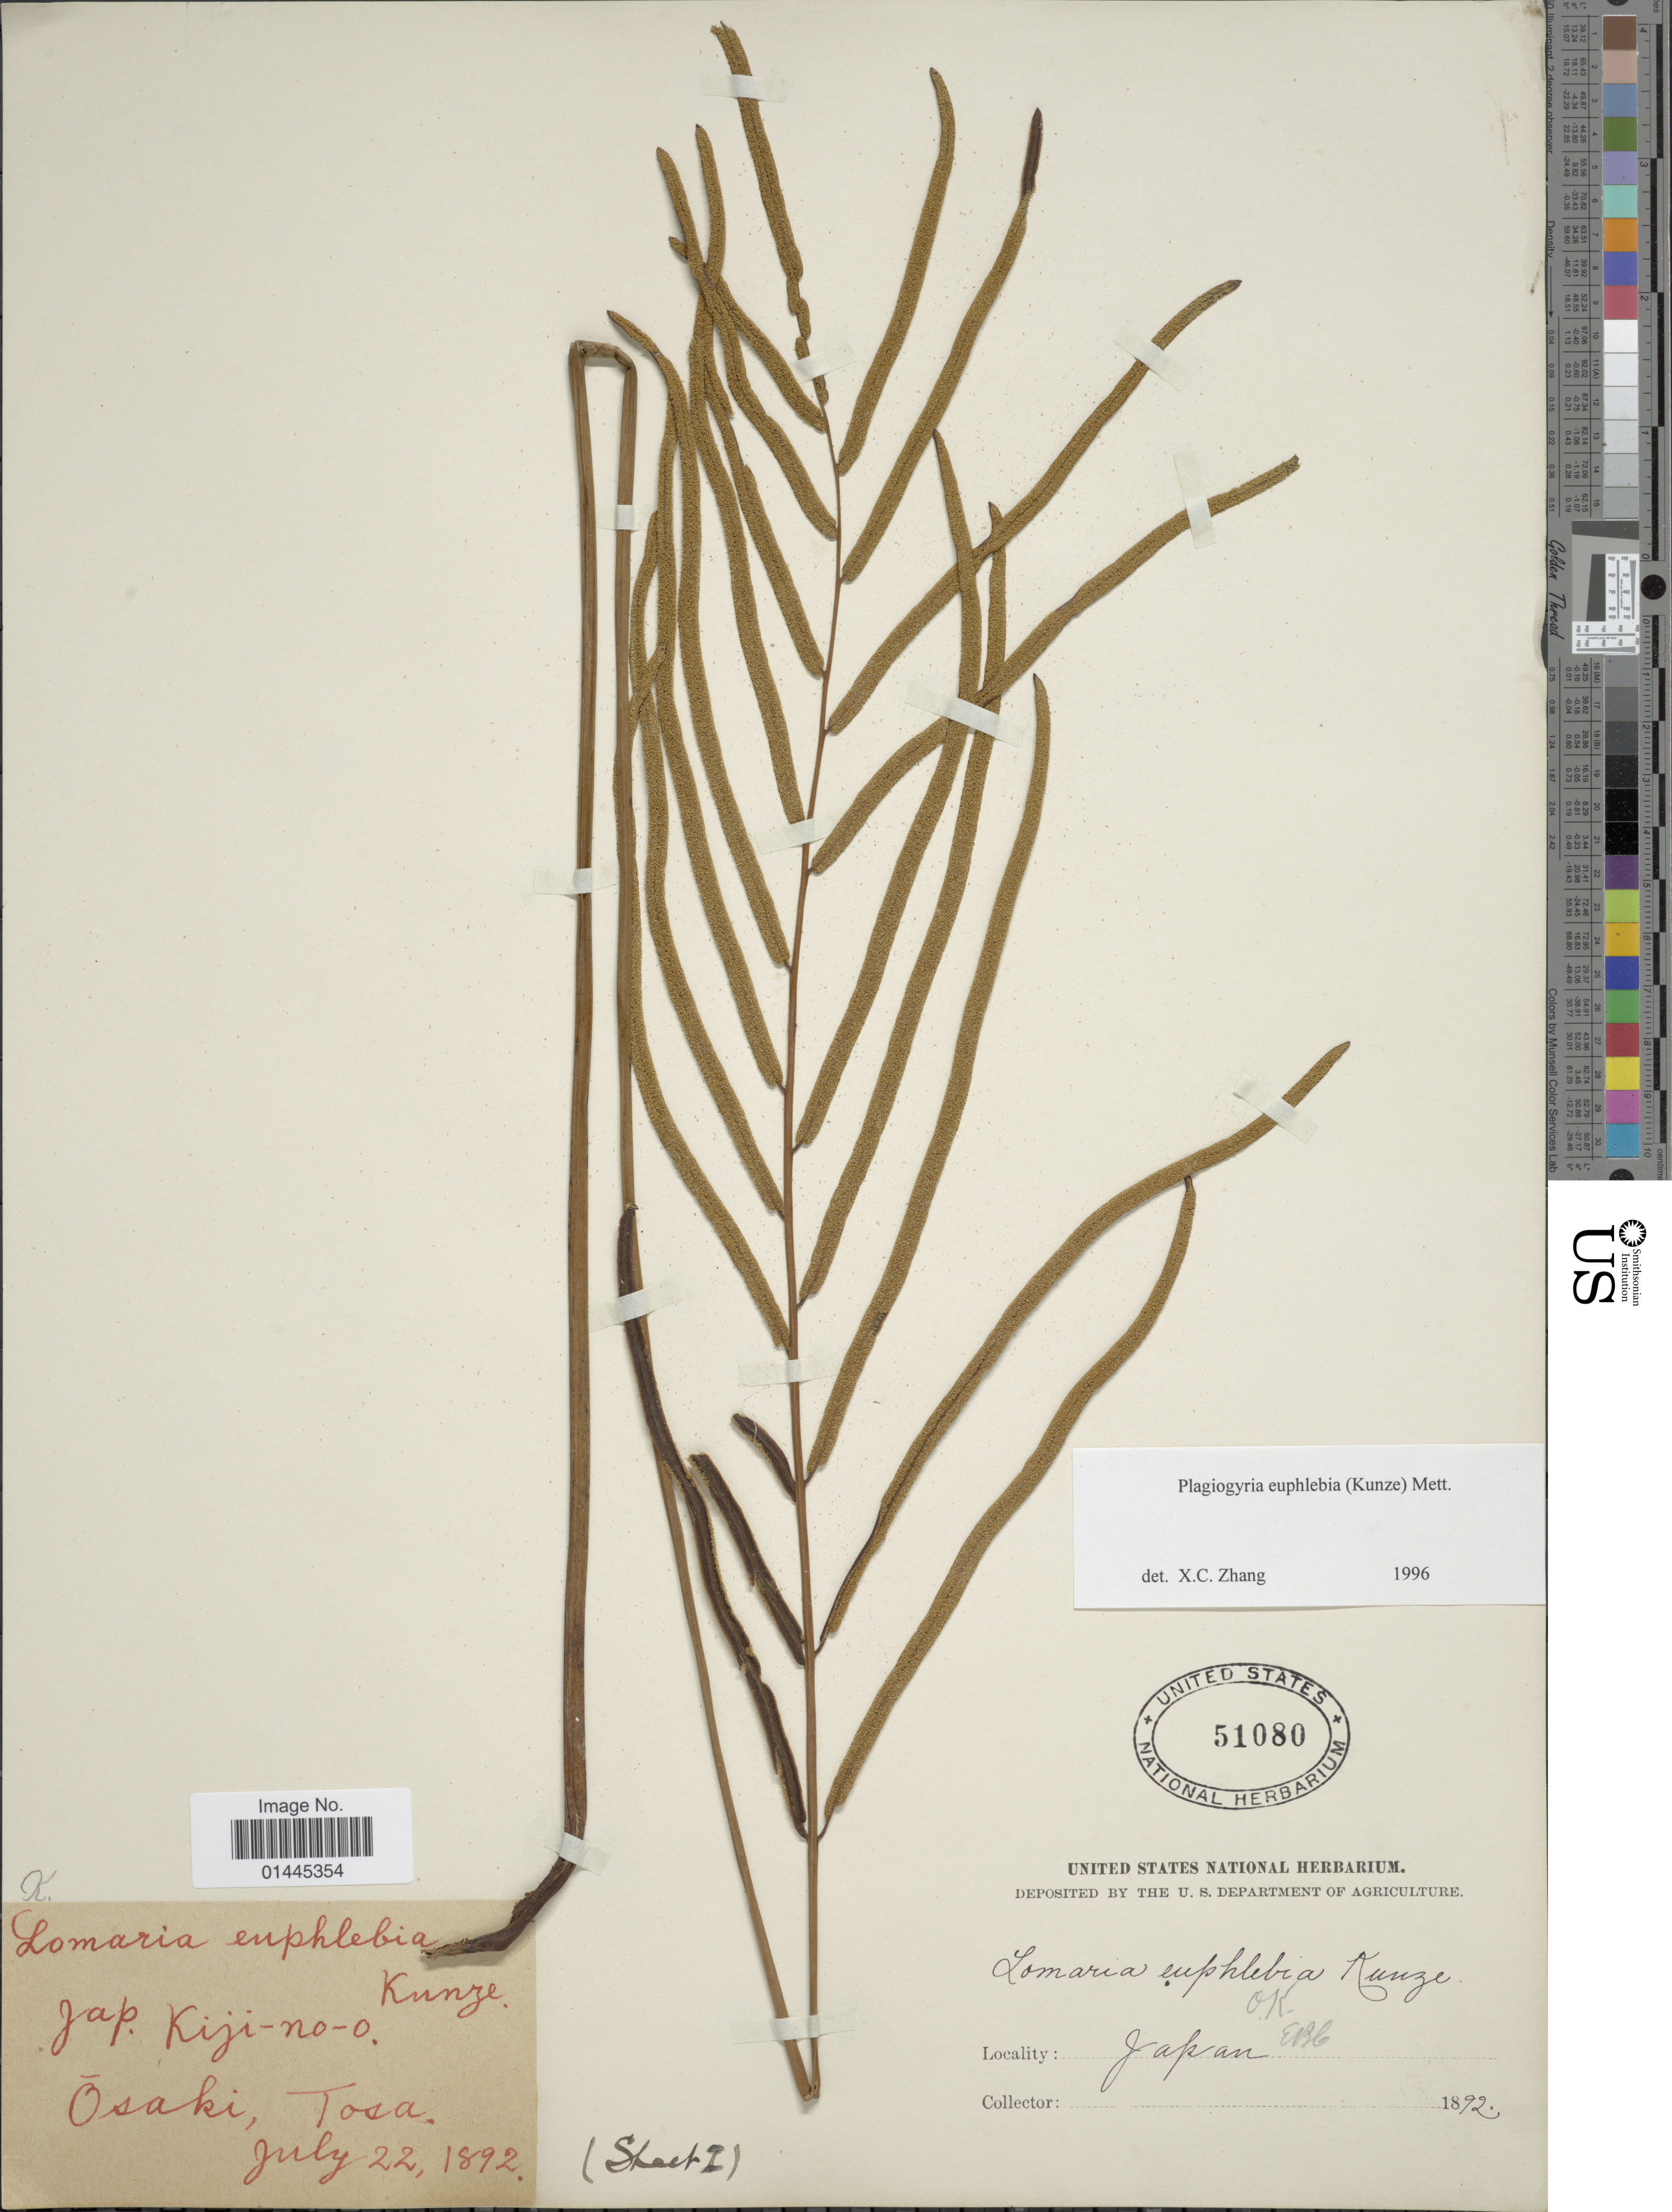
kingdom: Plantae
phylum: Tracheophyta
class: Polypodiopsida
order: Cyatheales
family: Plagiogyriaceae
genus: Plagiogyria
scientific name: Plagiogyria euphlebia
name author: (Kunze) Mett.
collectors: U.S. National Herbarium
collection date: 1892-07-22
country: Japan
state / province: Koti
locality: Kiji-no-o, Osaki, Tosa.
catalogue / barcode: US 51080